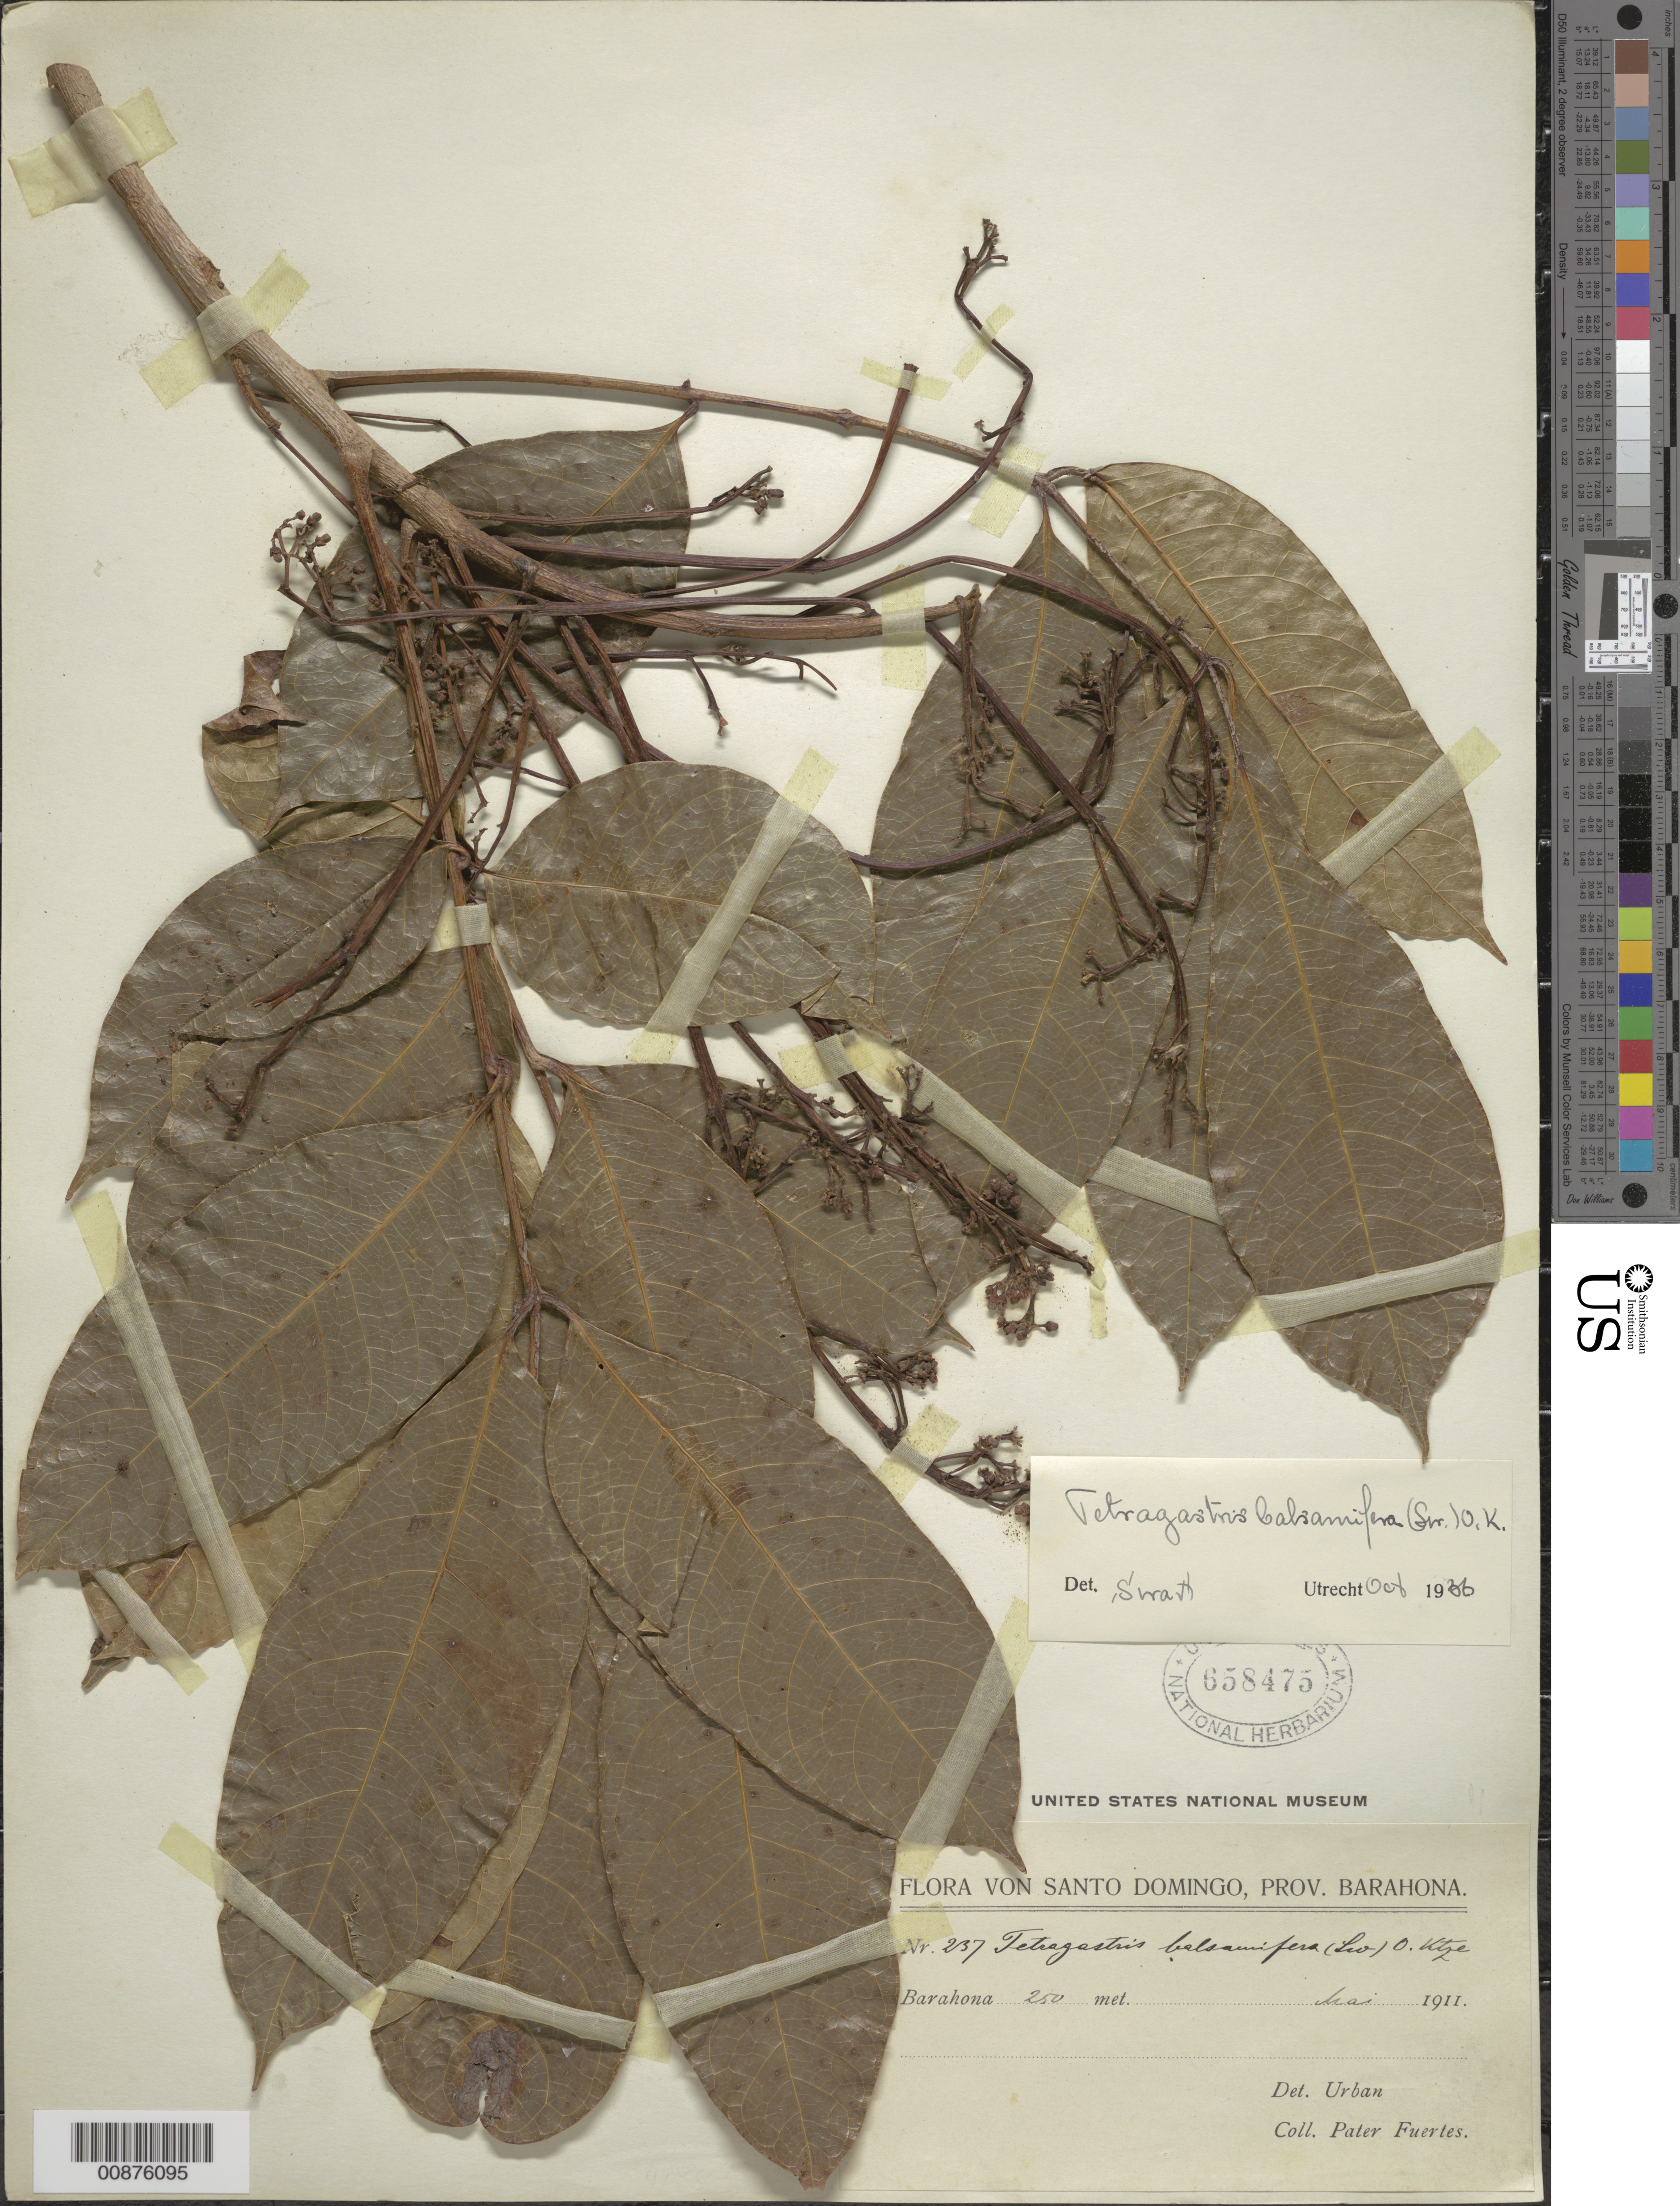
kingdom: Plantae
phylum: Tracheophyta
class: Magnoliopsida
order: Sapindales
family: Burseraceae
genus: Protium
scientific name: Protium balsamiferum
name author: (Sw.) Daly & P. Fine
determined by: Daly, Douglas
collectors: M. D. Fuertes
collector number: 237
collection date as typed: May 1911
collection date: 1911-05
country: Dominican Republic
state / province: Barahona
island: Hispaniola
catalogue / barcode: US 658475